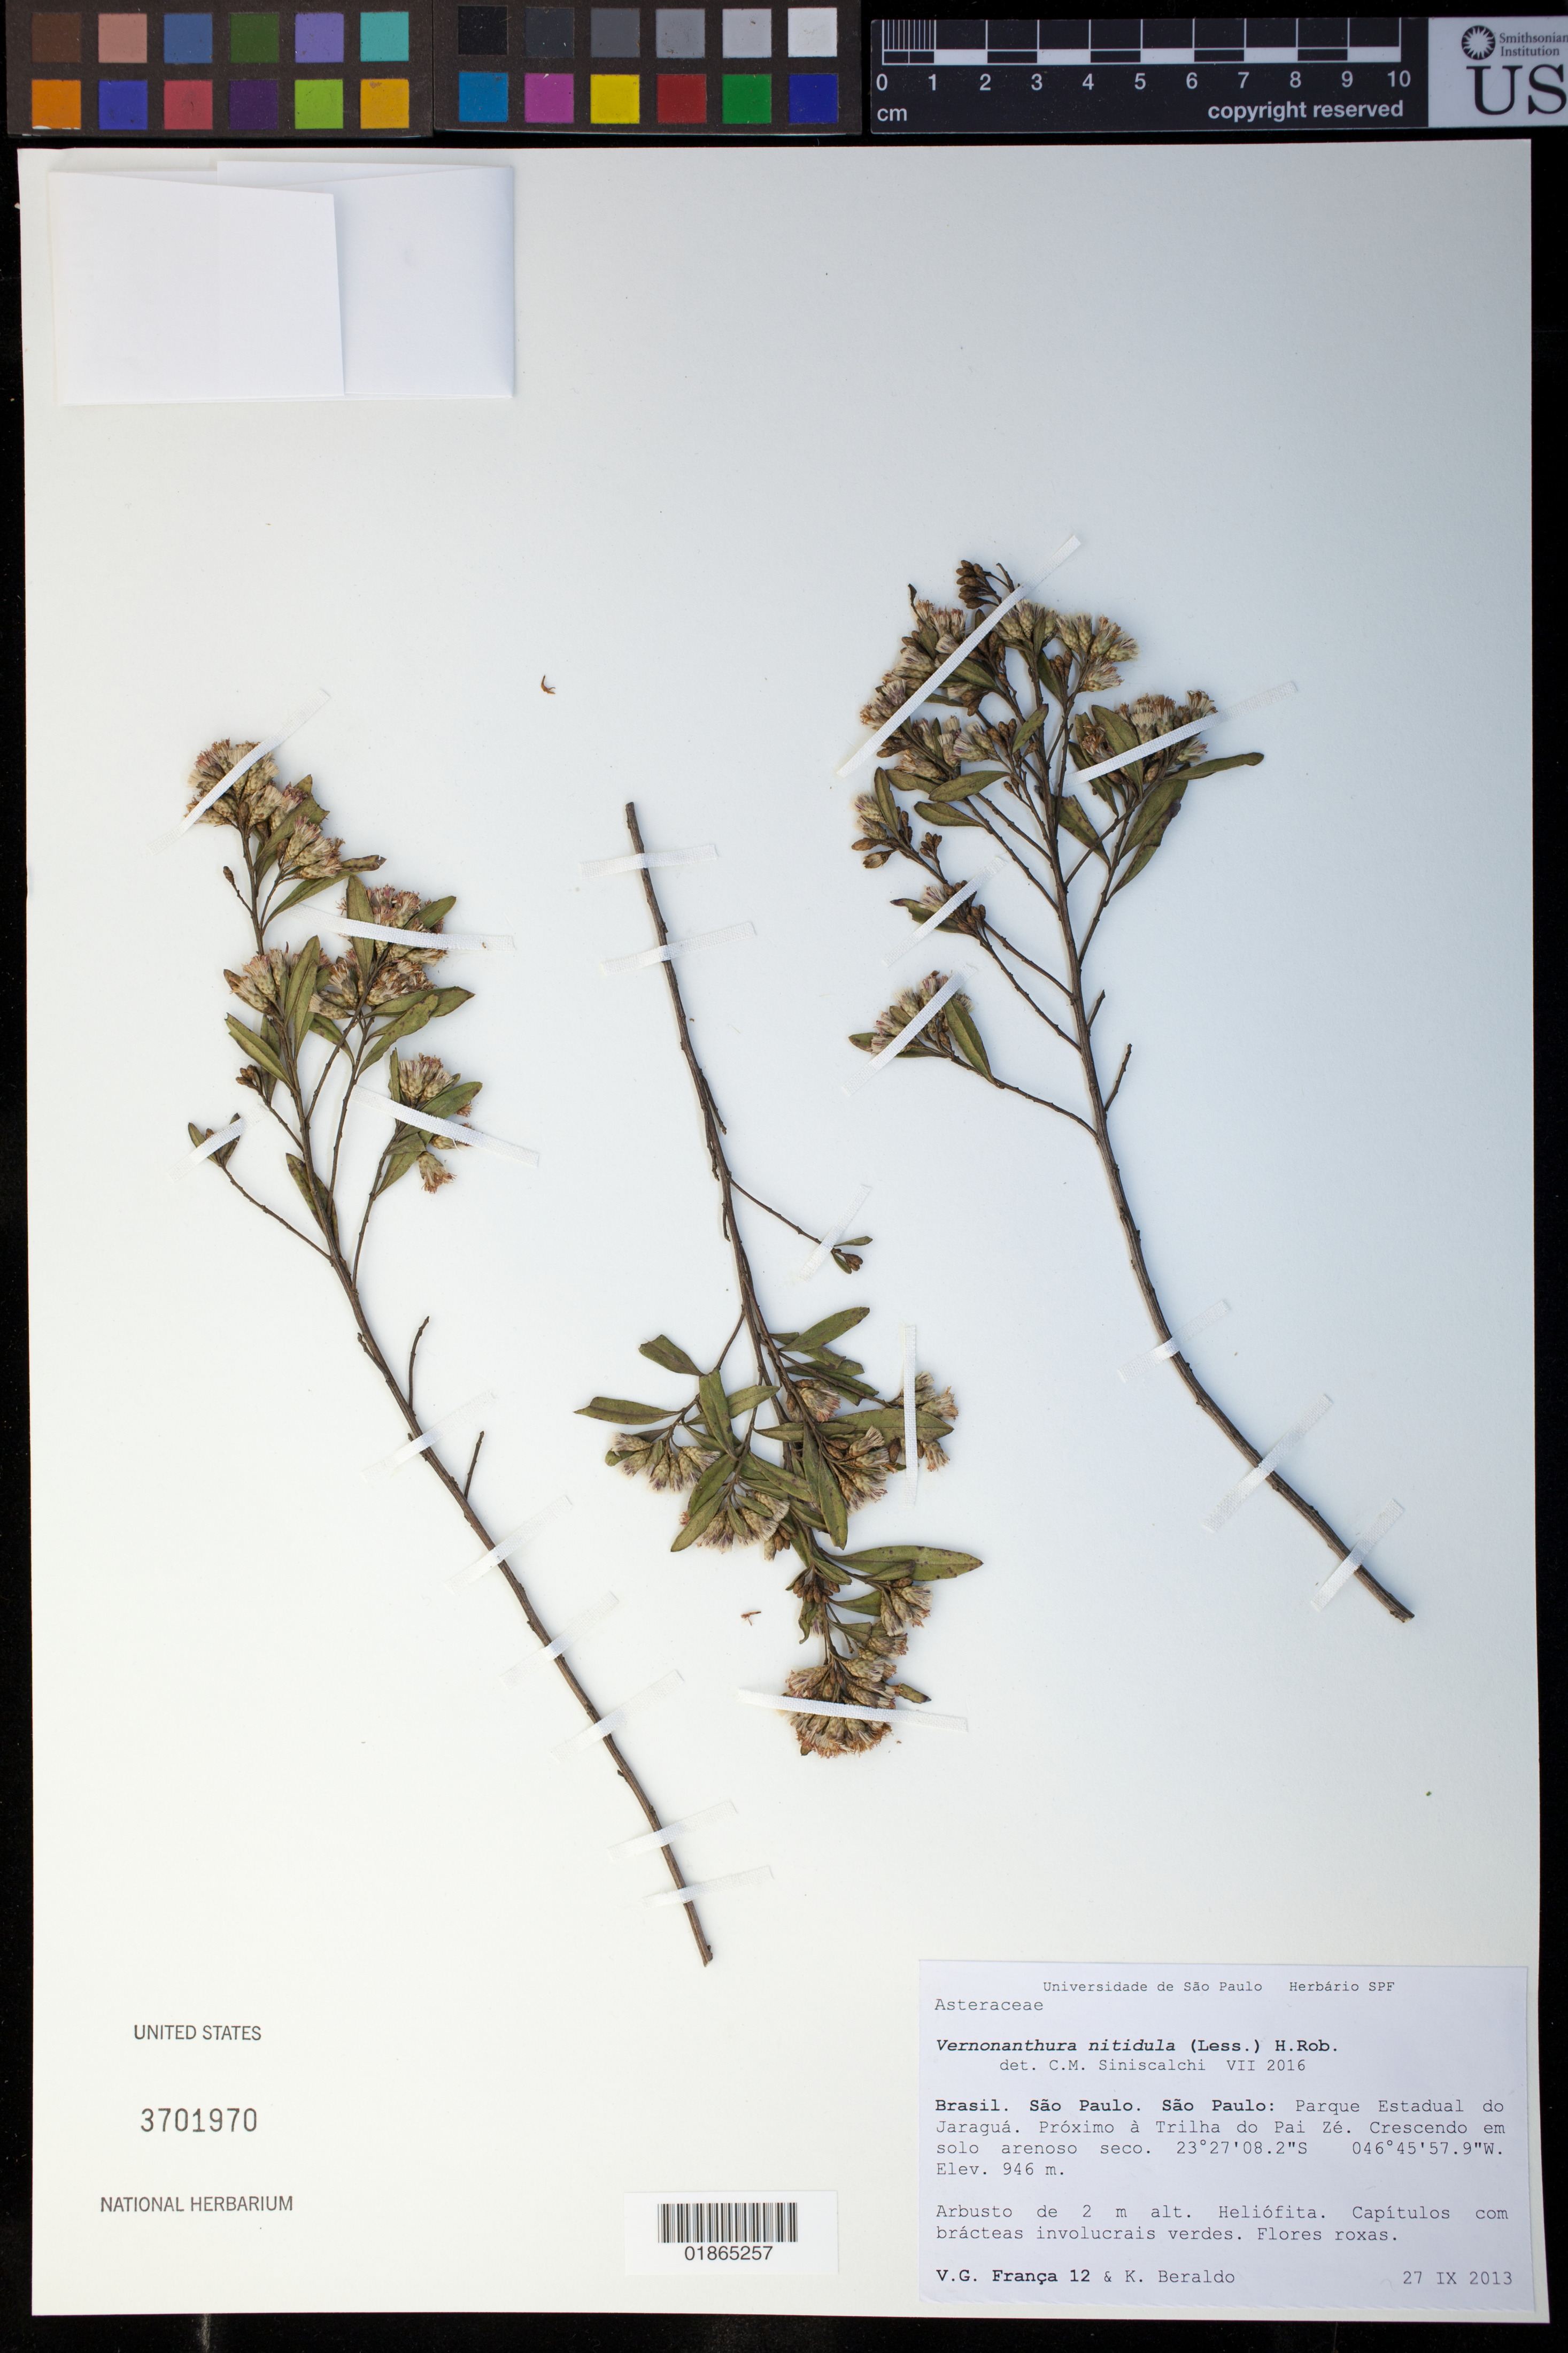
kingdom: Plantae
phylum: Tracheophyta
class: Magnoliopsida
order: Asterales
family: Asteraceae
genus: Vernonanthura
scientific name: Vernonanthura nitidula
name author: (Less.) H. Rob.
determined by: Siniscalchi, Carolina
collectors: V. França & K. Beraldo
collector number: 12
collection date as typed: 27 IX 2013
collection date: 2013-09-27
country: Brazil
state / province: São Paulo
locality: São Paulo: Parque Estadual do Jaragua. Proximo a Trilha do Pai Ze.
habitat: Crescendo em solo arenoso seco.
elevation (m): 946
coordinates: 23 27 08.2 S, 046 45 57.9 W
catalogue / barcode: US 3701970